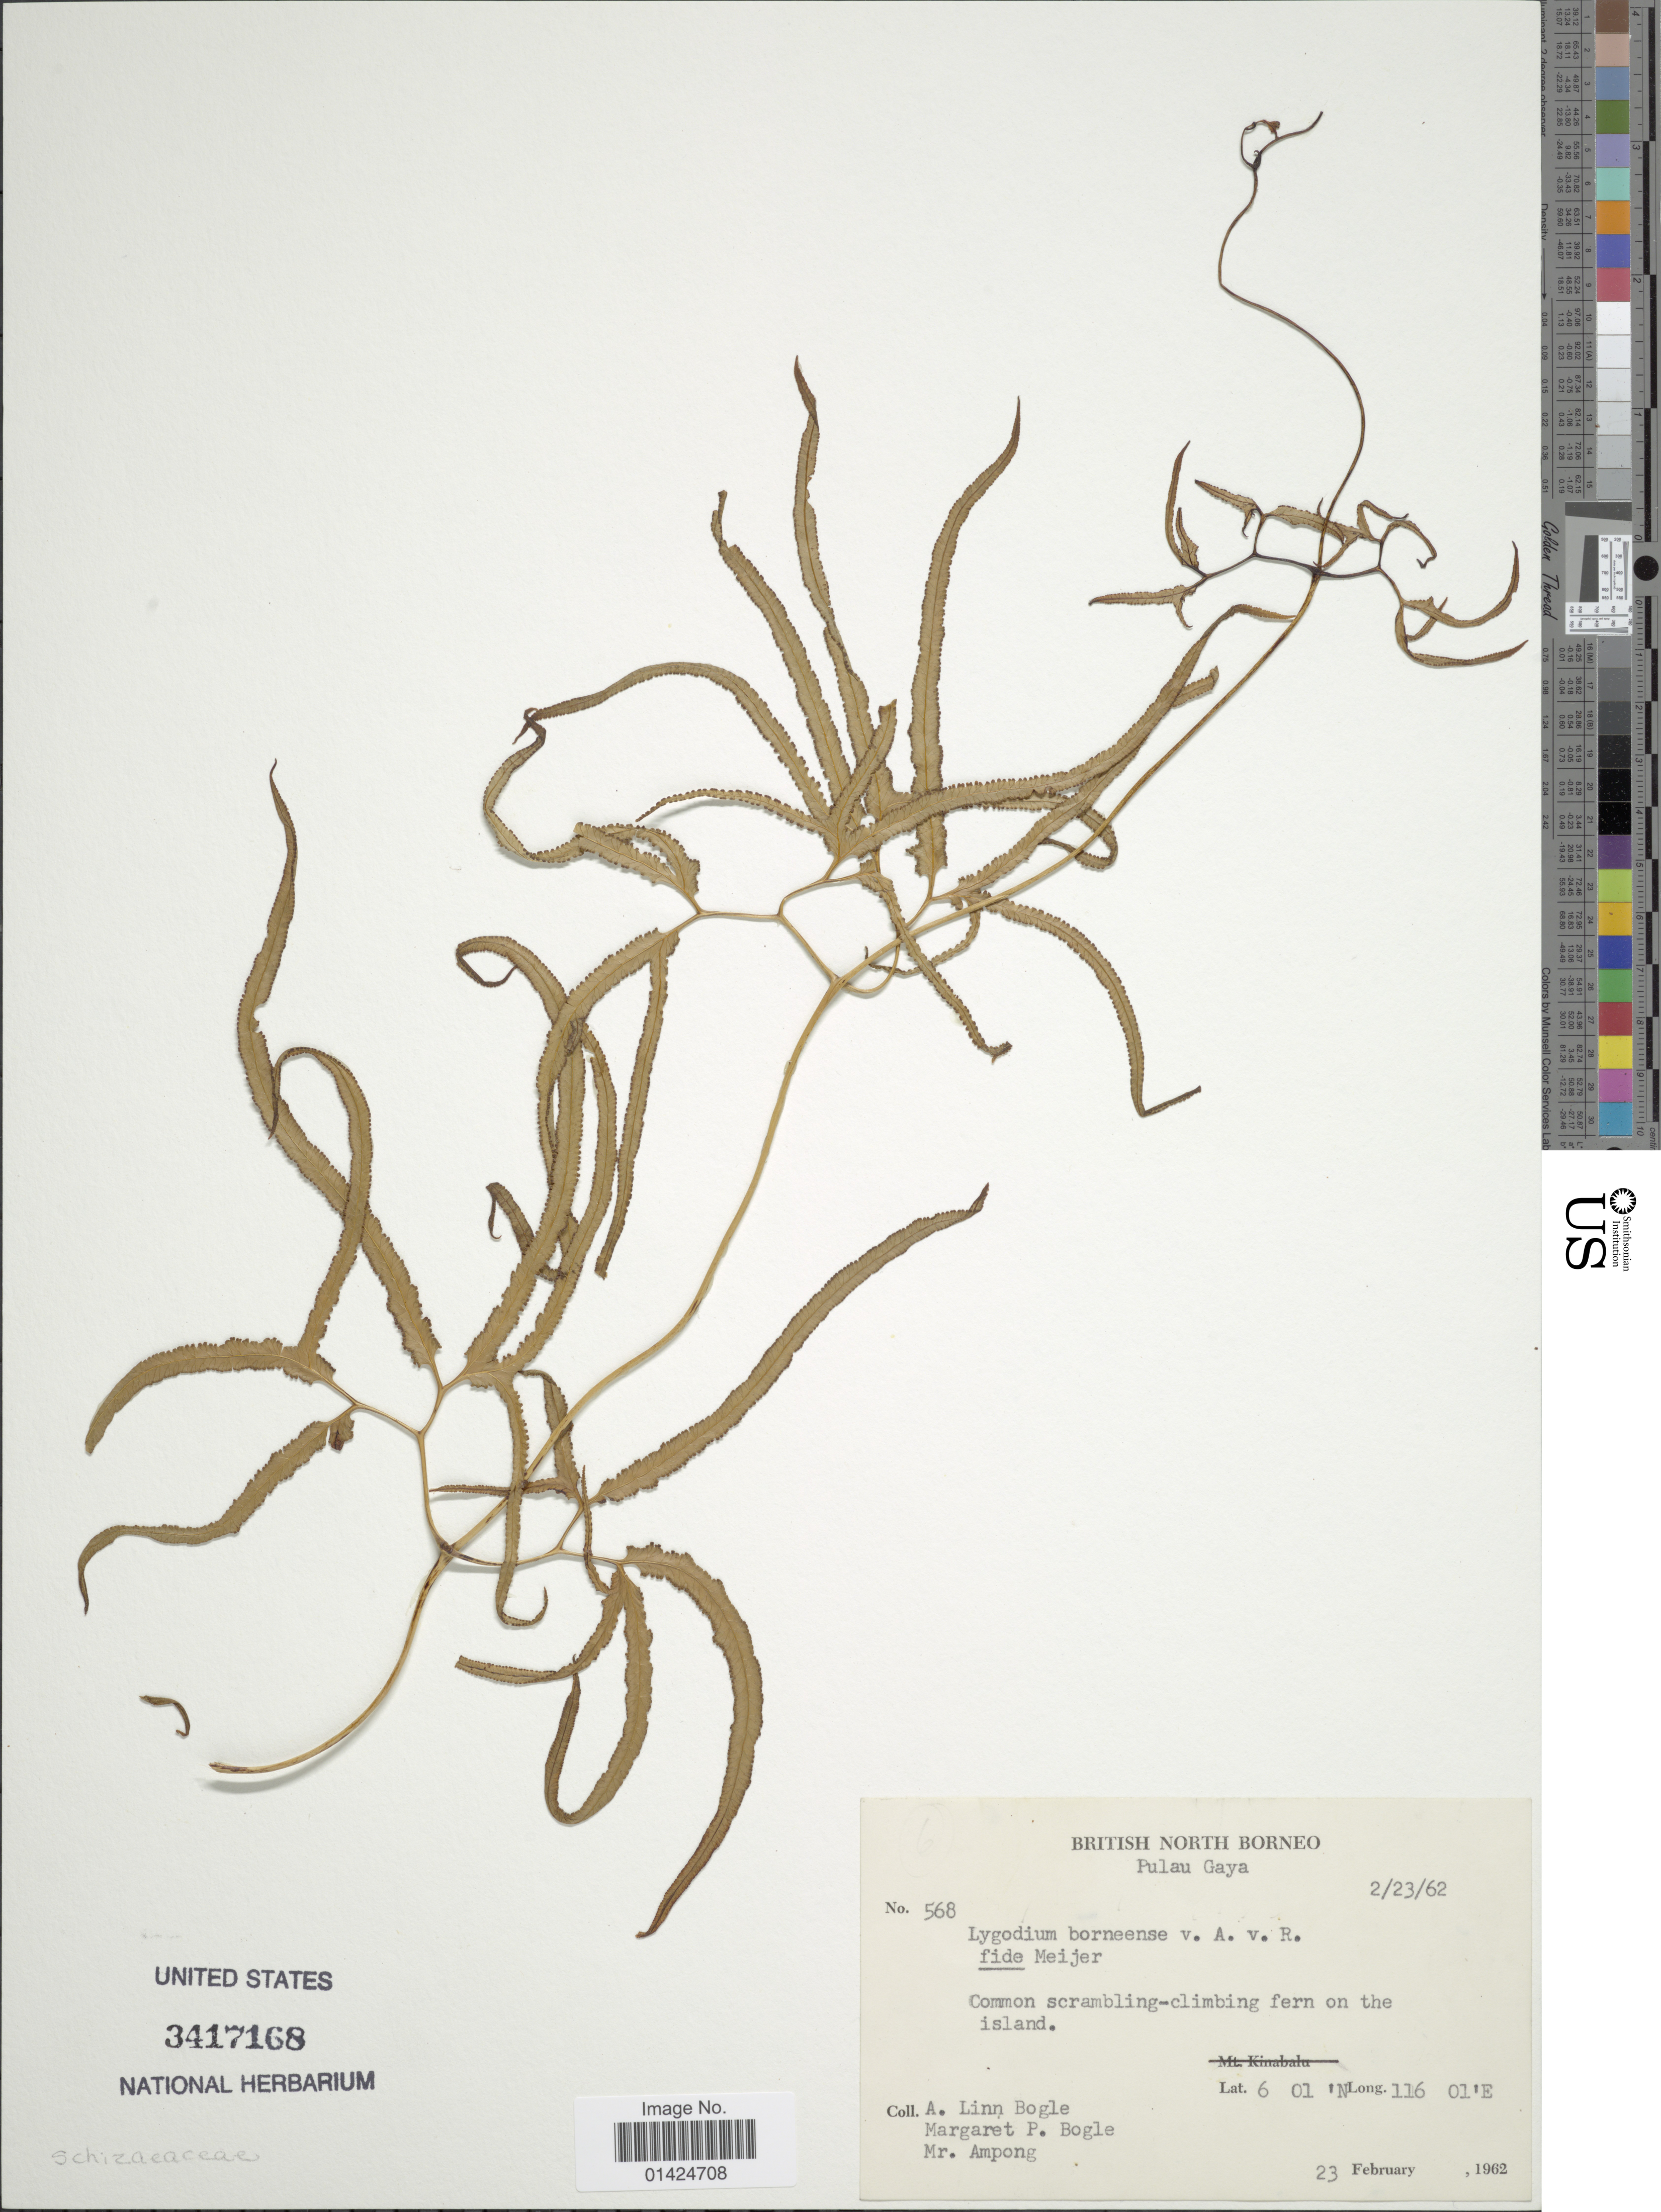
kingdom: Plantae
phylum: Tracheophyta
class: Polypodiopsida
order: Schizaeales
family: Lygodiaceae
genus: Lygodium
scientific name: Lygodium borneense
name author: Alderw.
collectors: Bogle, A.L., M. Bogle & Mr. Ampong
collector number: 568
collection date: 1962-02-23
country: Malaysia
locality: British North Borneo. Pulau Gaya.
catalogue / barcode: US 3417168